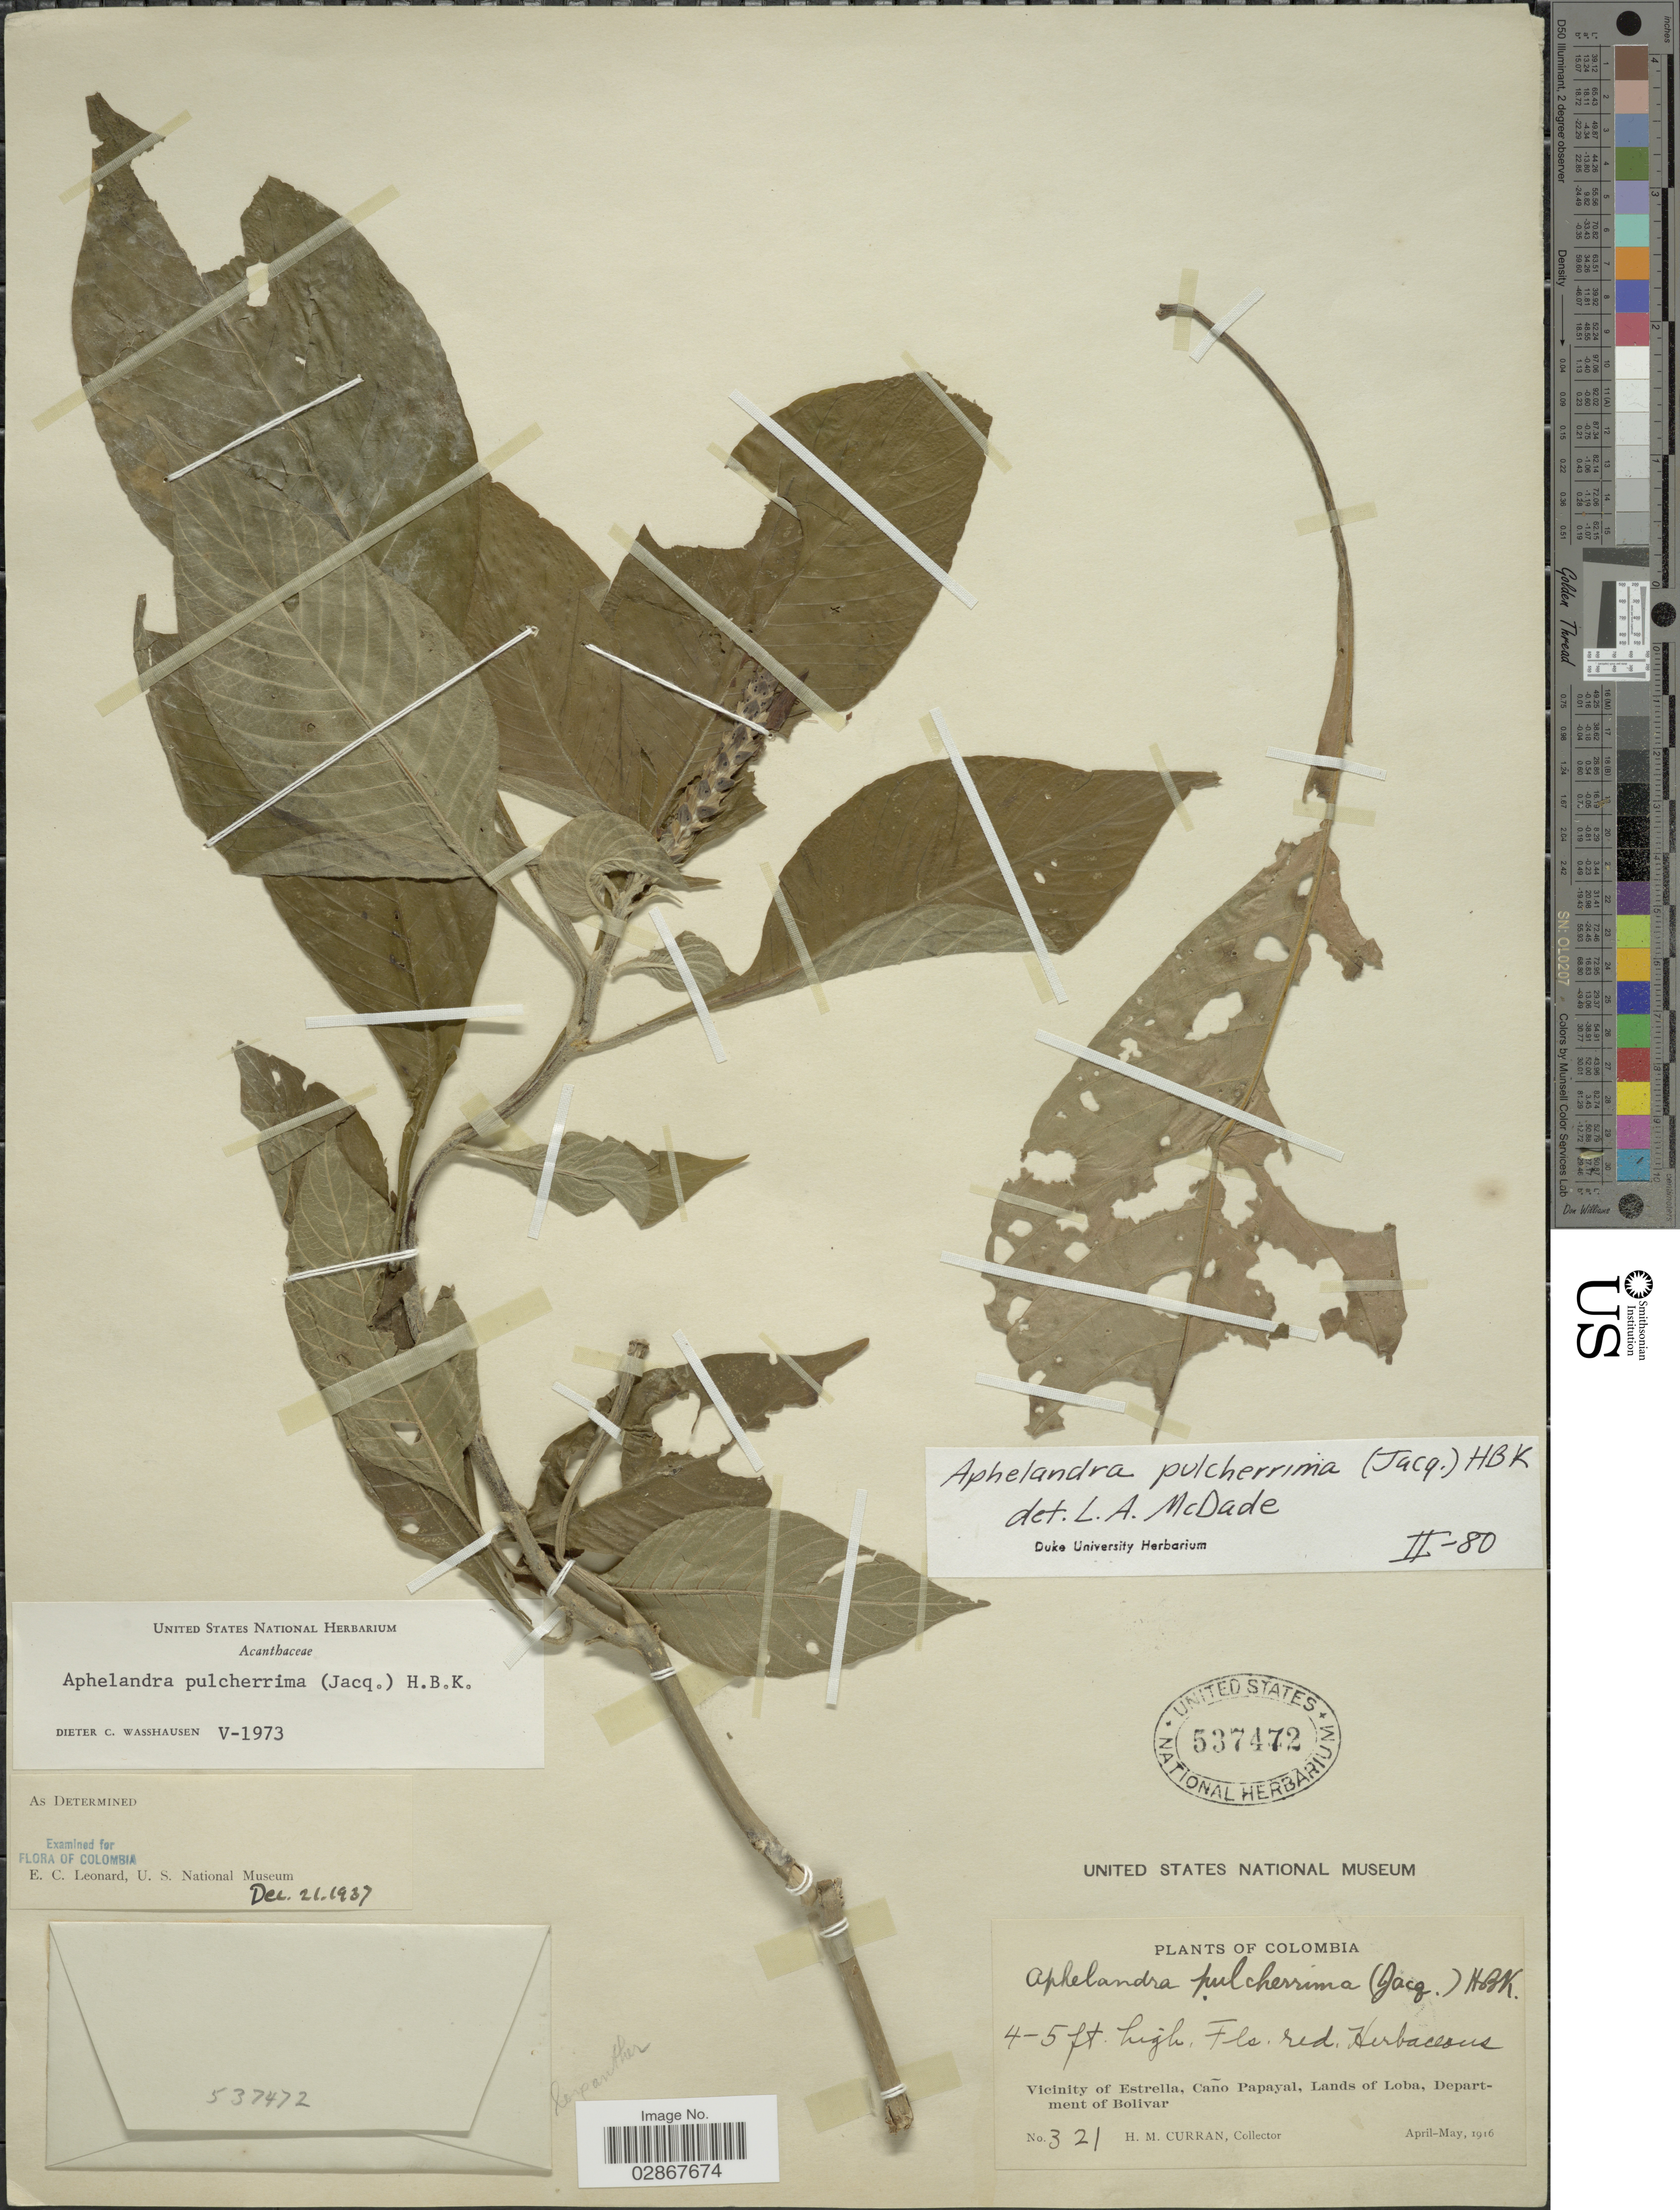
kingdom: Plantae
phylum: Tracheophyta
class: Magnoliopsida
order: Lamiales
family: Acanthaceae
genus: Aphelandra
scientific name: Aphelandra pulcherrima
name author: (Jacq.) Kunth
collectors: H. M. Curran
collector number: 321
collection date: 1916-04/1916-05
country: Colombia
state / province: Bolívar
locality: Vicinity of Estrella, Caño Papayal, Lands of Loba, Department of Bolivar.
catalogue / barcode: US 537472